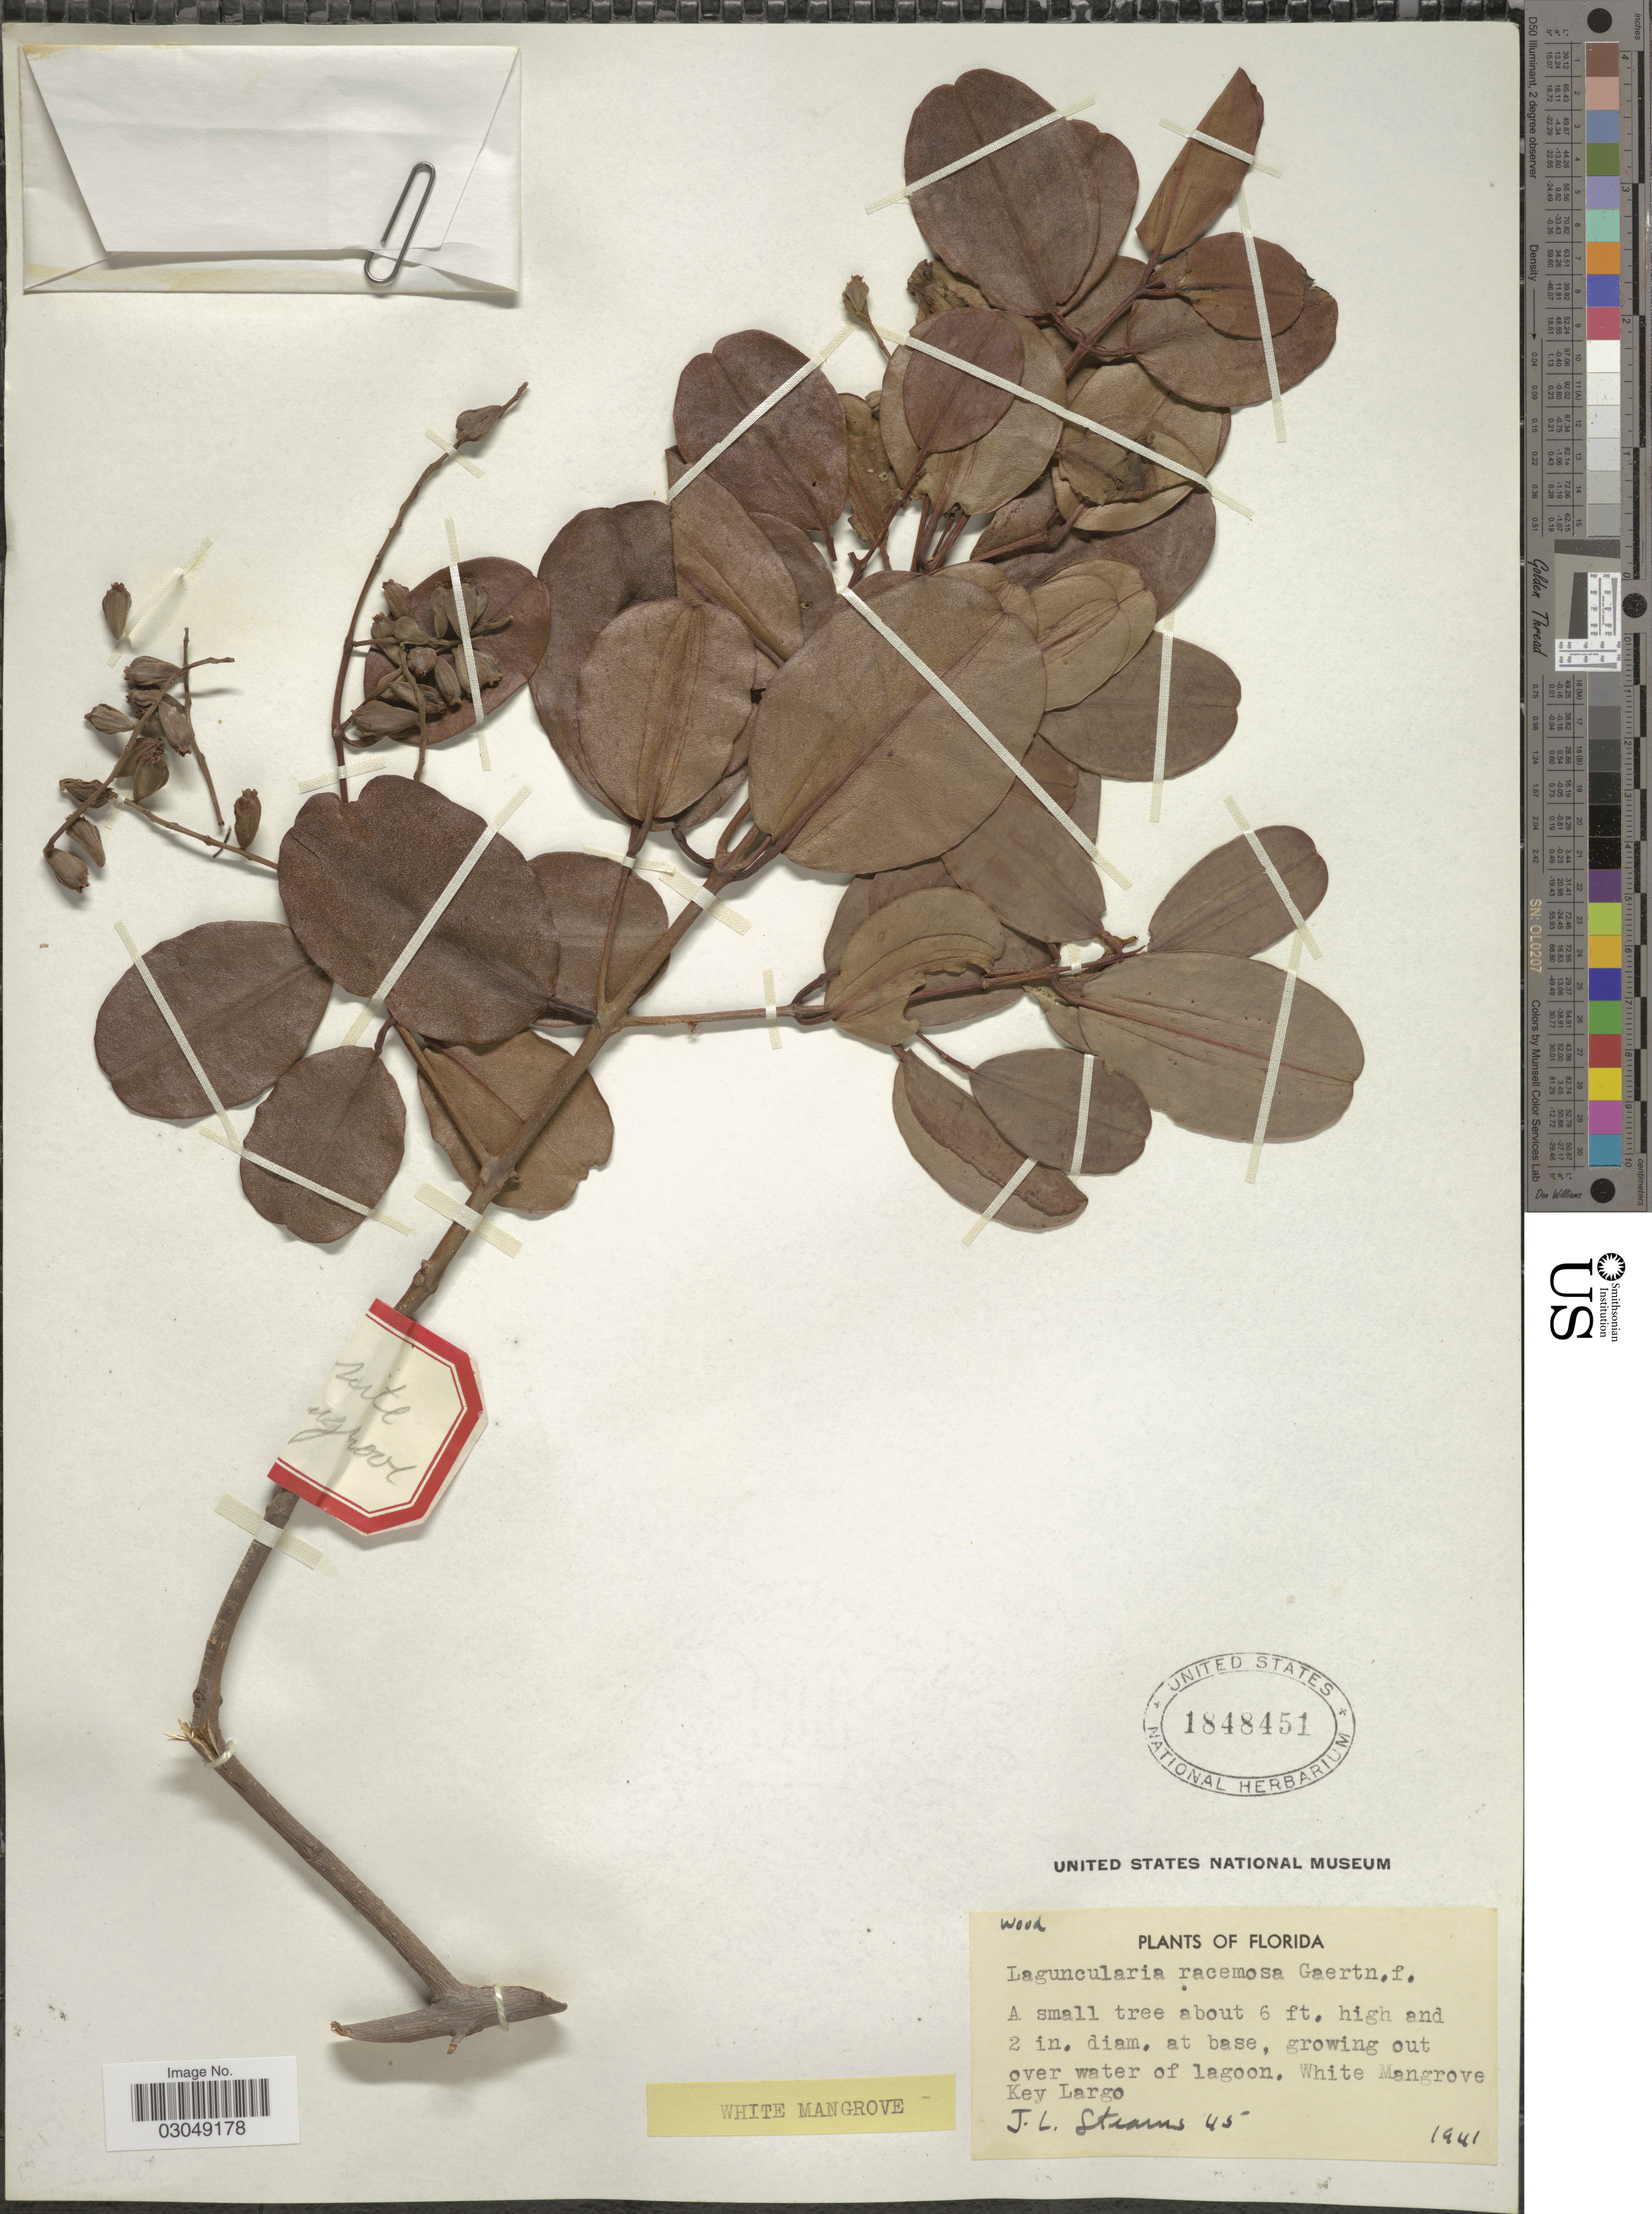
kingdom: Plantae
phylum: Tracheophyta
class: Magnoliopsida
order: Myrtales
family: Combretaceae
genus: Laguncularia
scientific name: Laguncularia racemosa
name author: (L.) C.F. Gaertn.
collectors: J. Stearns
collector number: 45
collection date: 1941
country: United States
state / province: Florida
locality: Growing out over water of lagoon. White Mangrove. Key Largo.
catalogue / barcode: US 1848451